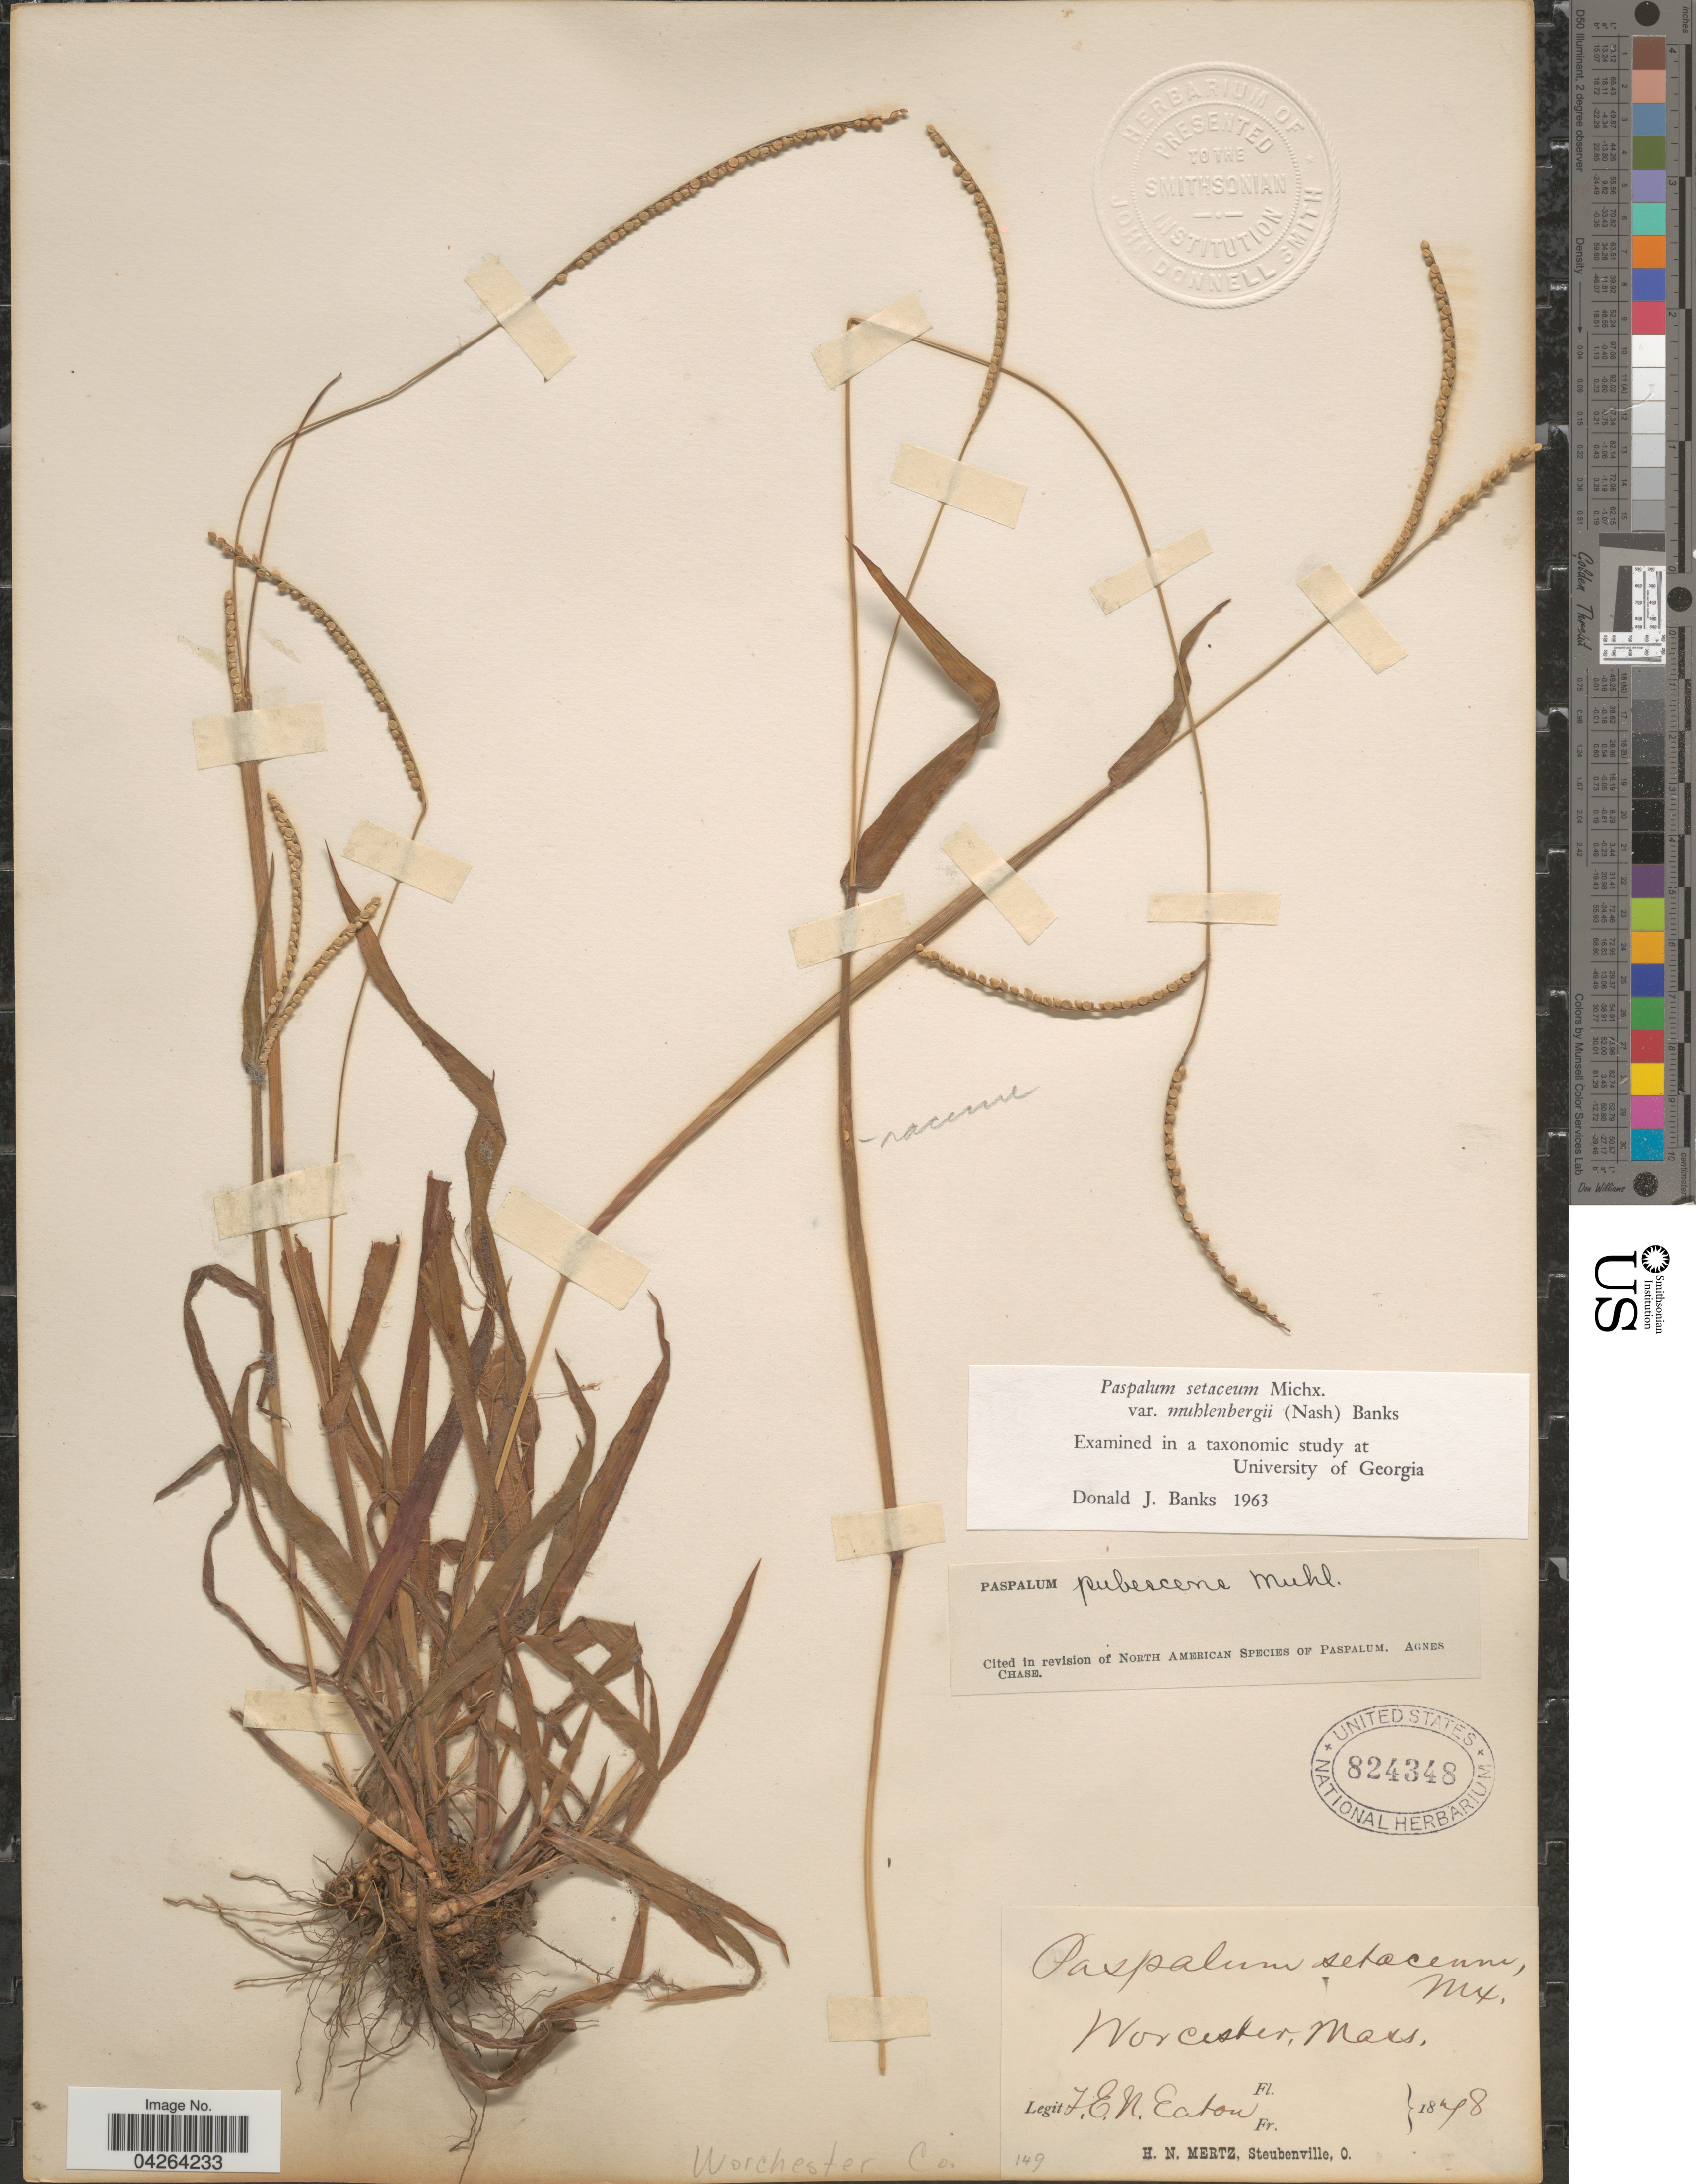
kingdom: Plantae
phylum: Tracheophyta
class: Liliopsida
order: Poales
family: Poaceae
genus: Paspalum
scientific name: Paspalum setaceum var. muhlenbergii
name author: (Nash) D.J. Banks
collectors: J. Eaton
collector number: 149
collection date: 1878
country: United States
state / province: Massachusetts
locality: Worcester. Worchester Co.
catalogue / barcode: US 824348